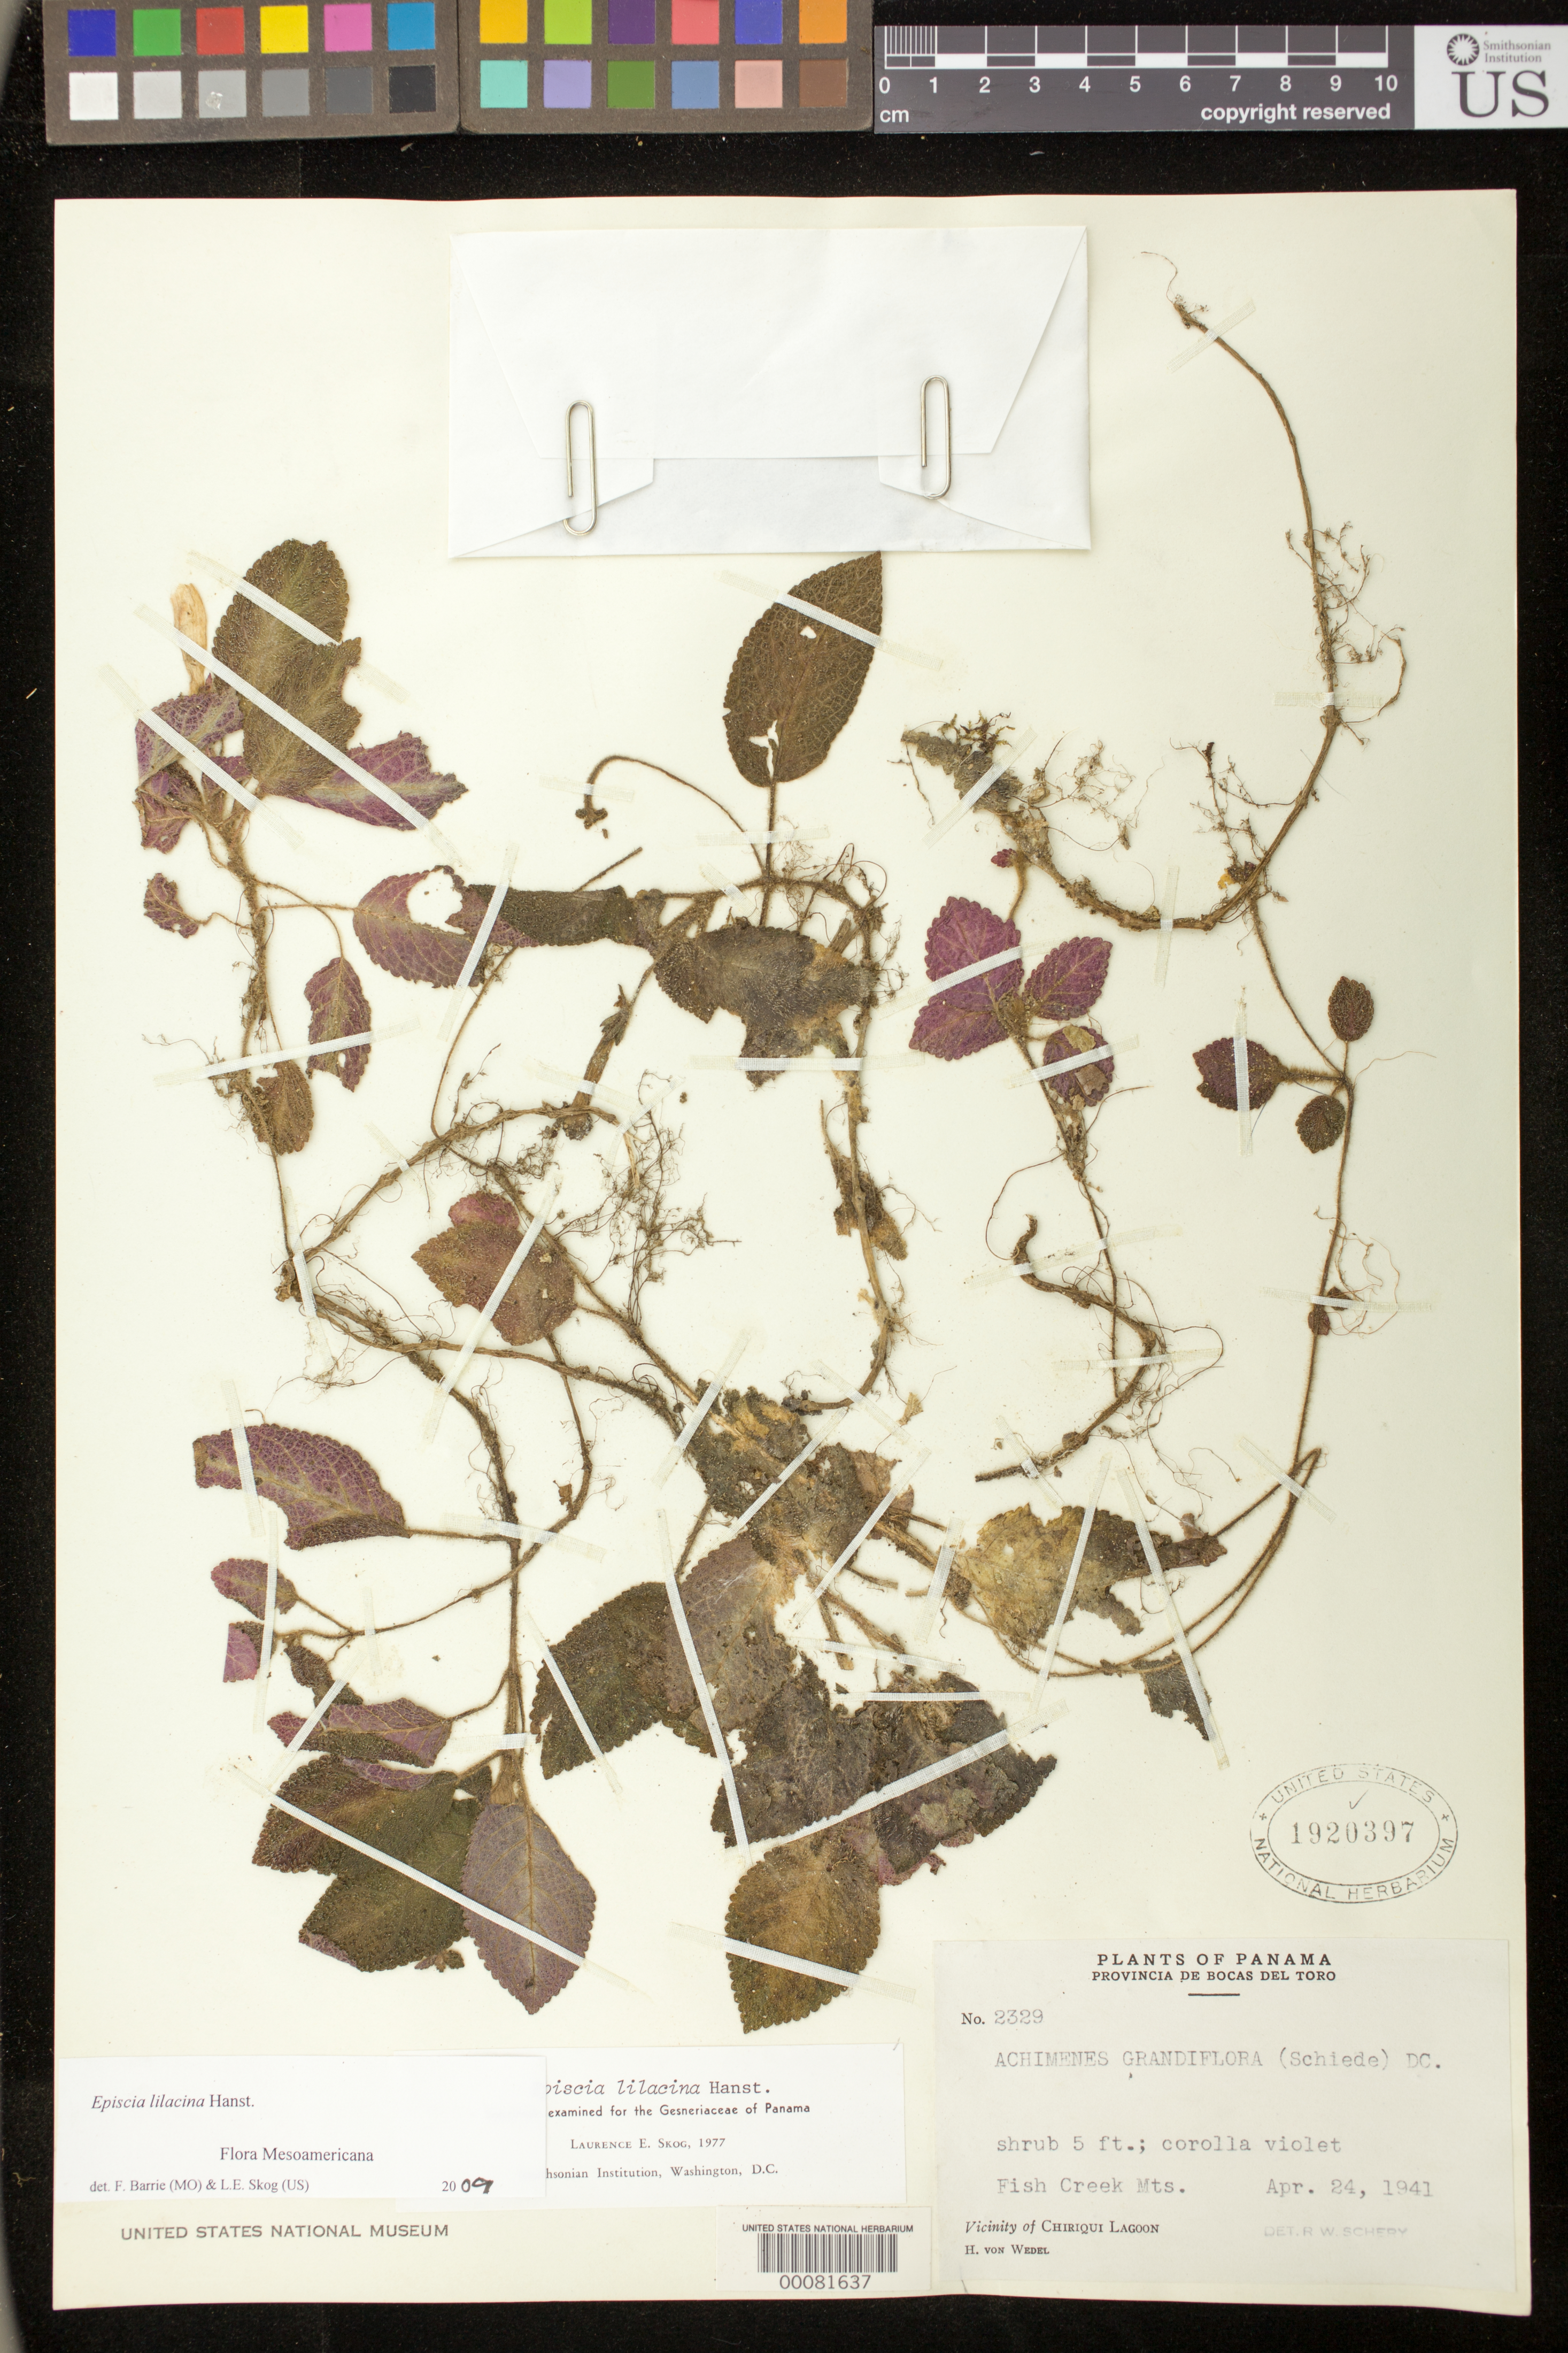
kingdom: Plantae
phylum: Tracheophyta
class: Magnoliopsida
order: Lamiales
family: Gesneriaceae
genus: Episcia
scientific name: Episcia lilacina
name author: Hanst.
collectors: H. von Wedel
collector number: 2329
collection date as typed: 24 Apr 1941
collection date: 1941-04-24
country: Panama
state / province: Bocas del Toro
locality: Vicinity of Chiriqui Lagoon, Fish Creek Mts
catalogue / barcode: US 1920397